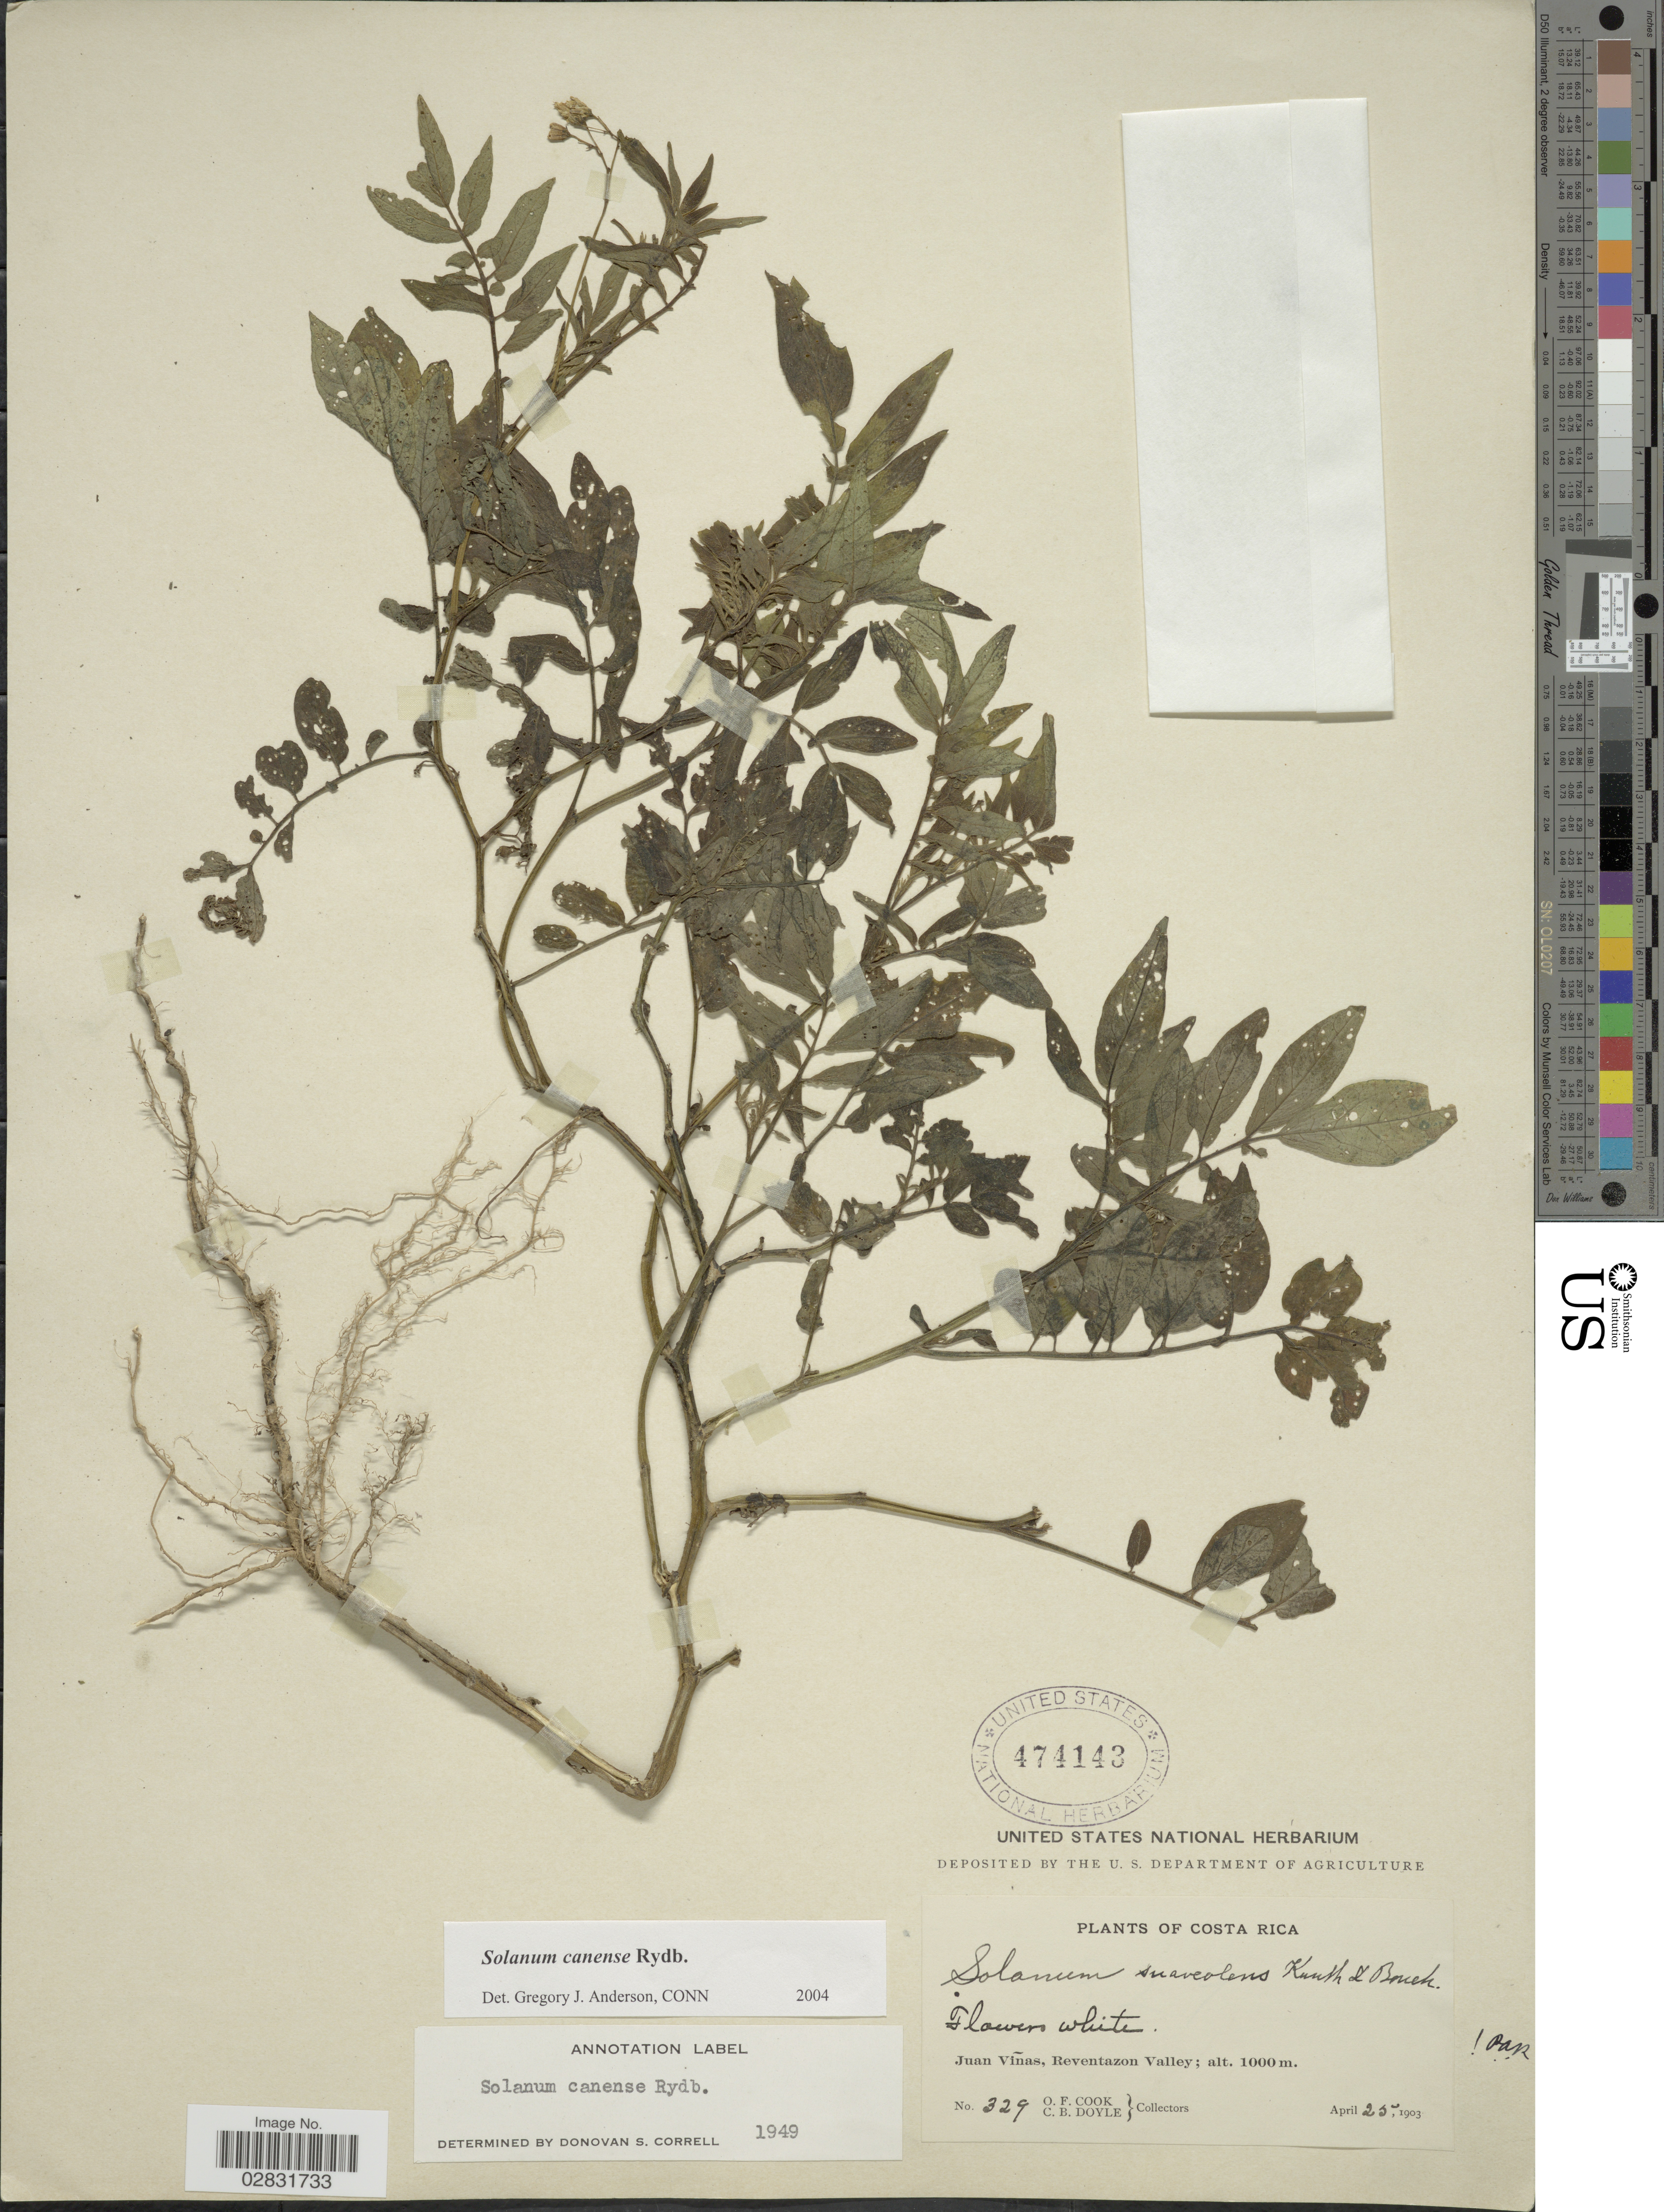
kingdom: Plantae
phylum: Tracheophyta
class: Magnoliopsida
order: Solanales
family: Solanaceae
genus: Solanum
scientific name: Solanum canense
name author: Rydb.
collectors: O. F. Cook & C. Doyle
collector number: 329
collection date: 1903-04-25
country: Costa Rica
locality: Juan Viñas, Reventazon Valley.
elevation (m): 1000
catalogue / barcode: US 474143